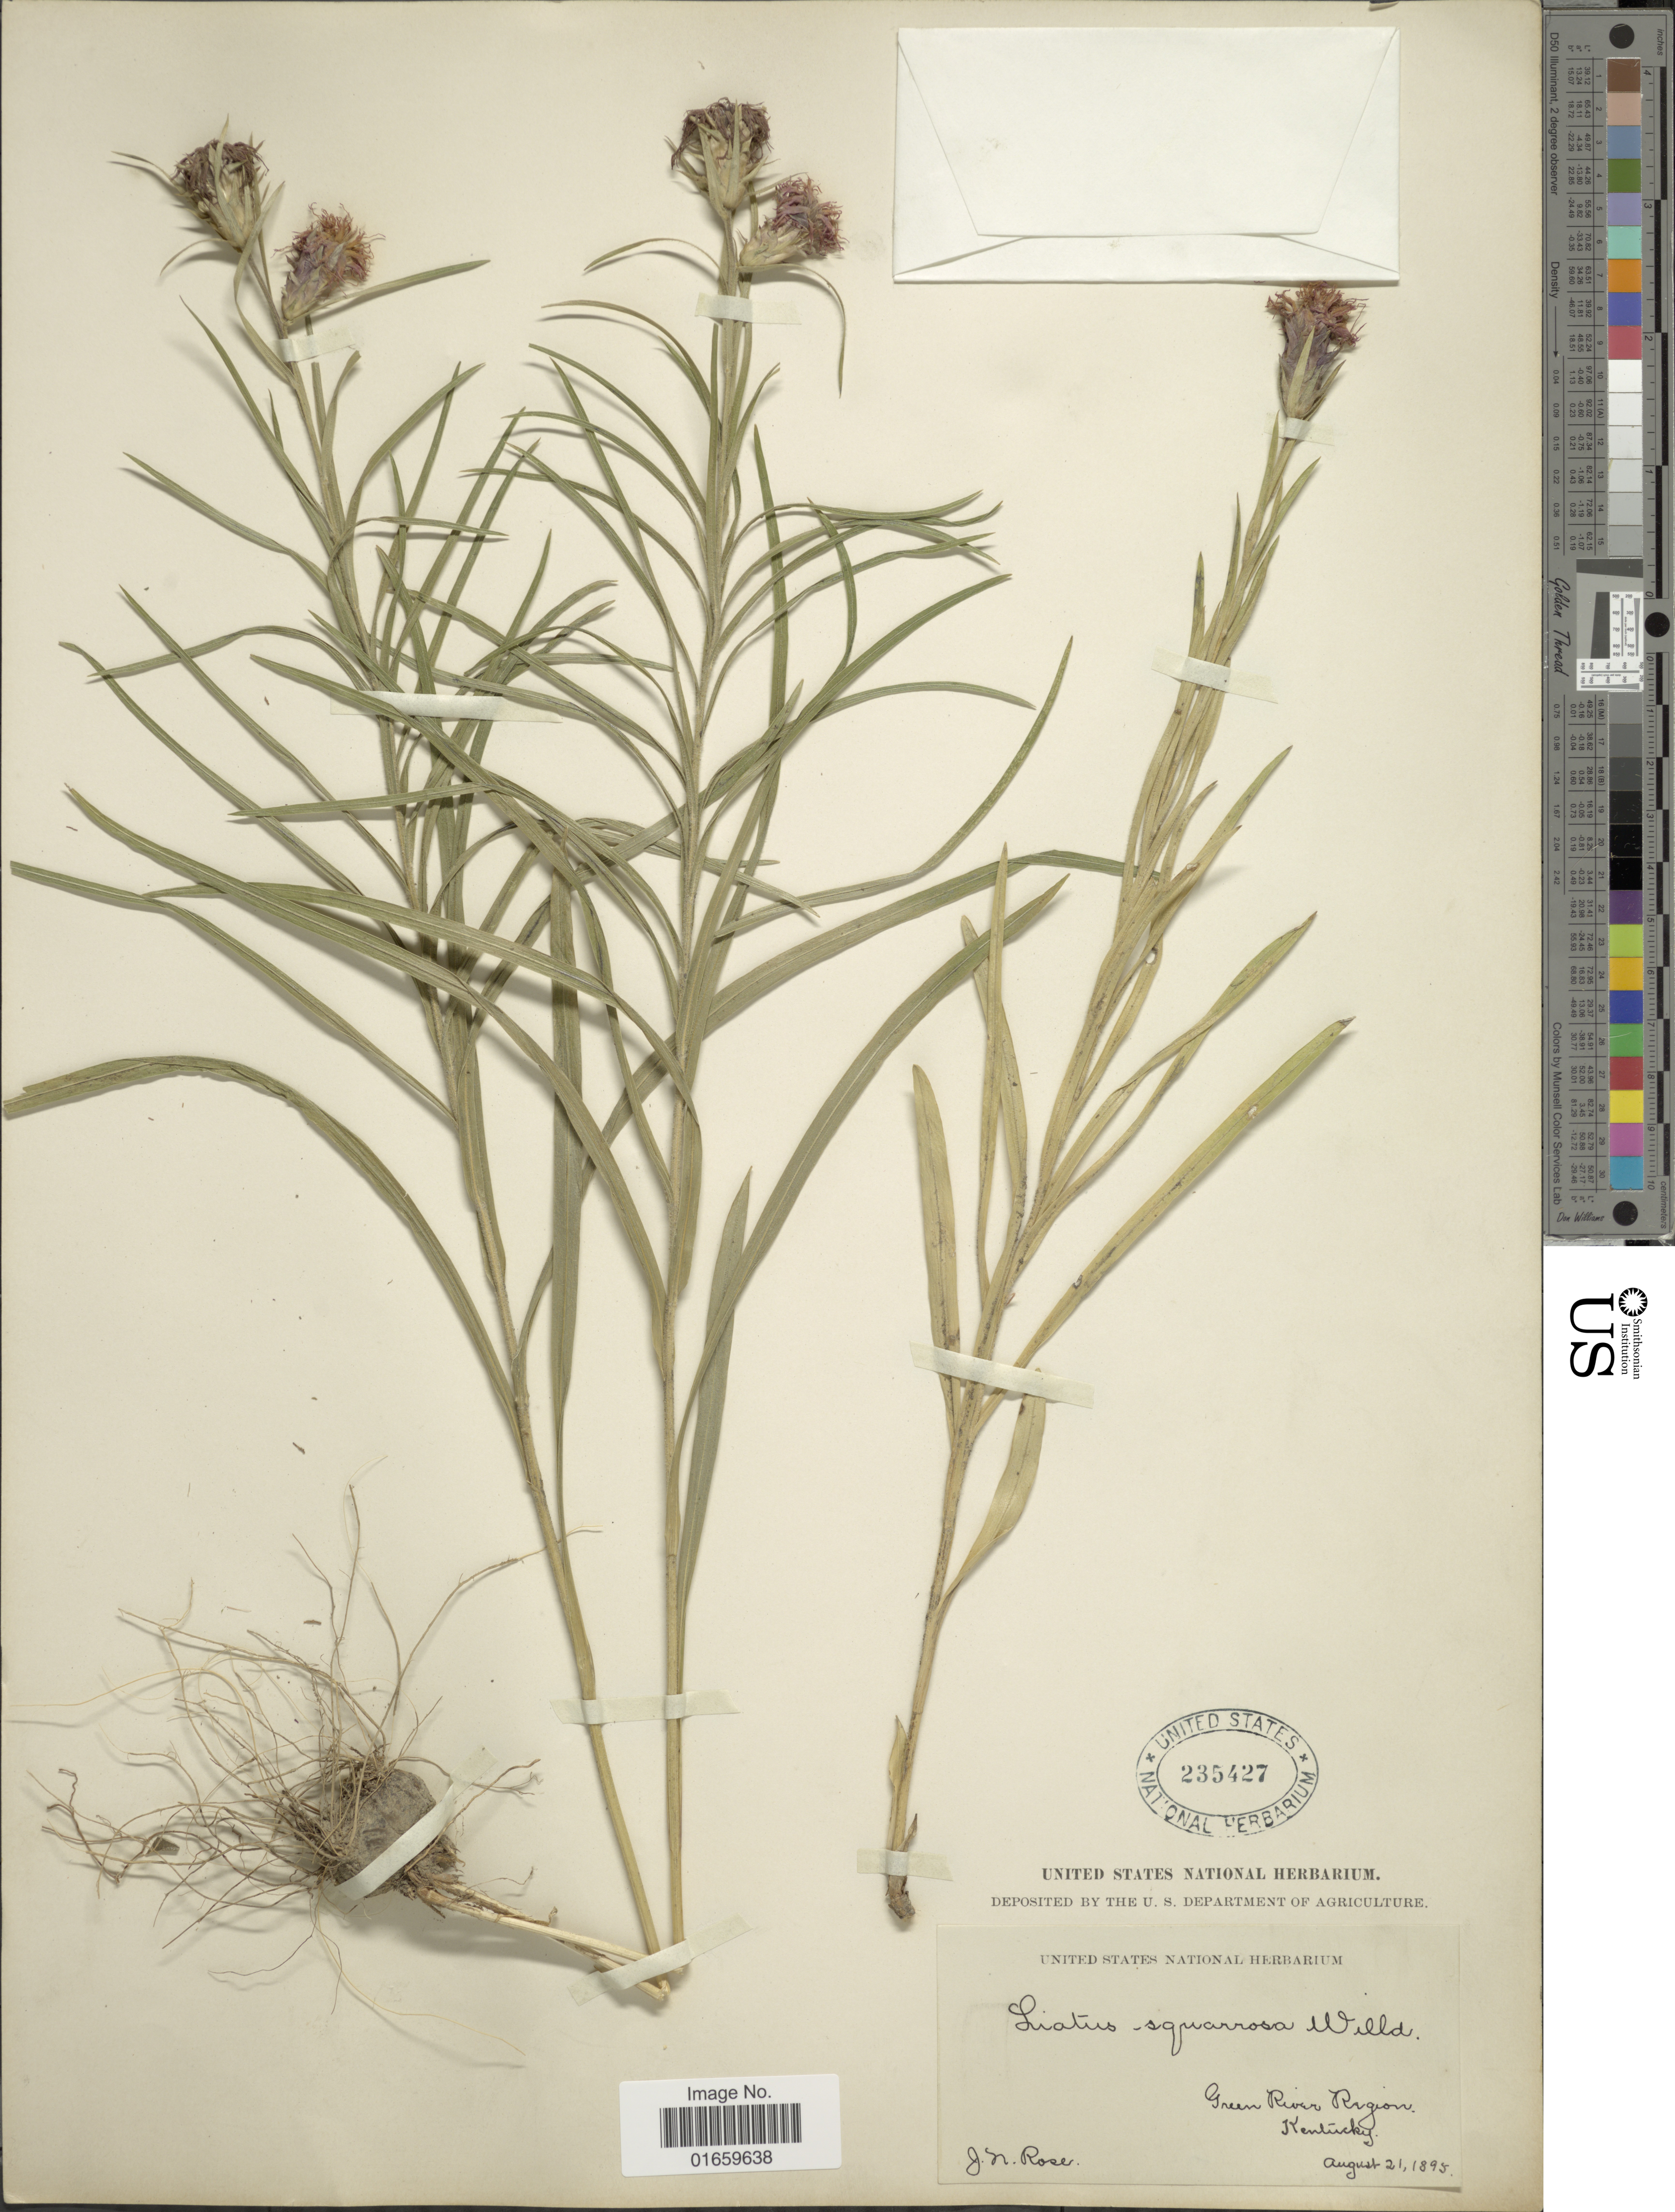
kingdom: Plantae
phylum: Tracheophyta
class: Magnoliopsida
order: Asterales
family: Asteraceae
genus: Liatris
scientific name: Liatris squarrosa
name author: (L.) Michx.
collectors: J. N. Rose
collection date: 1895-08-21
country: United States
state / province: Kentucky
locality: Green River Region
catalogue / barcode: US 235427